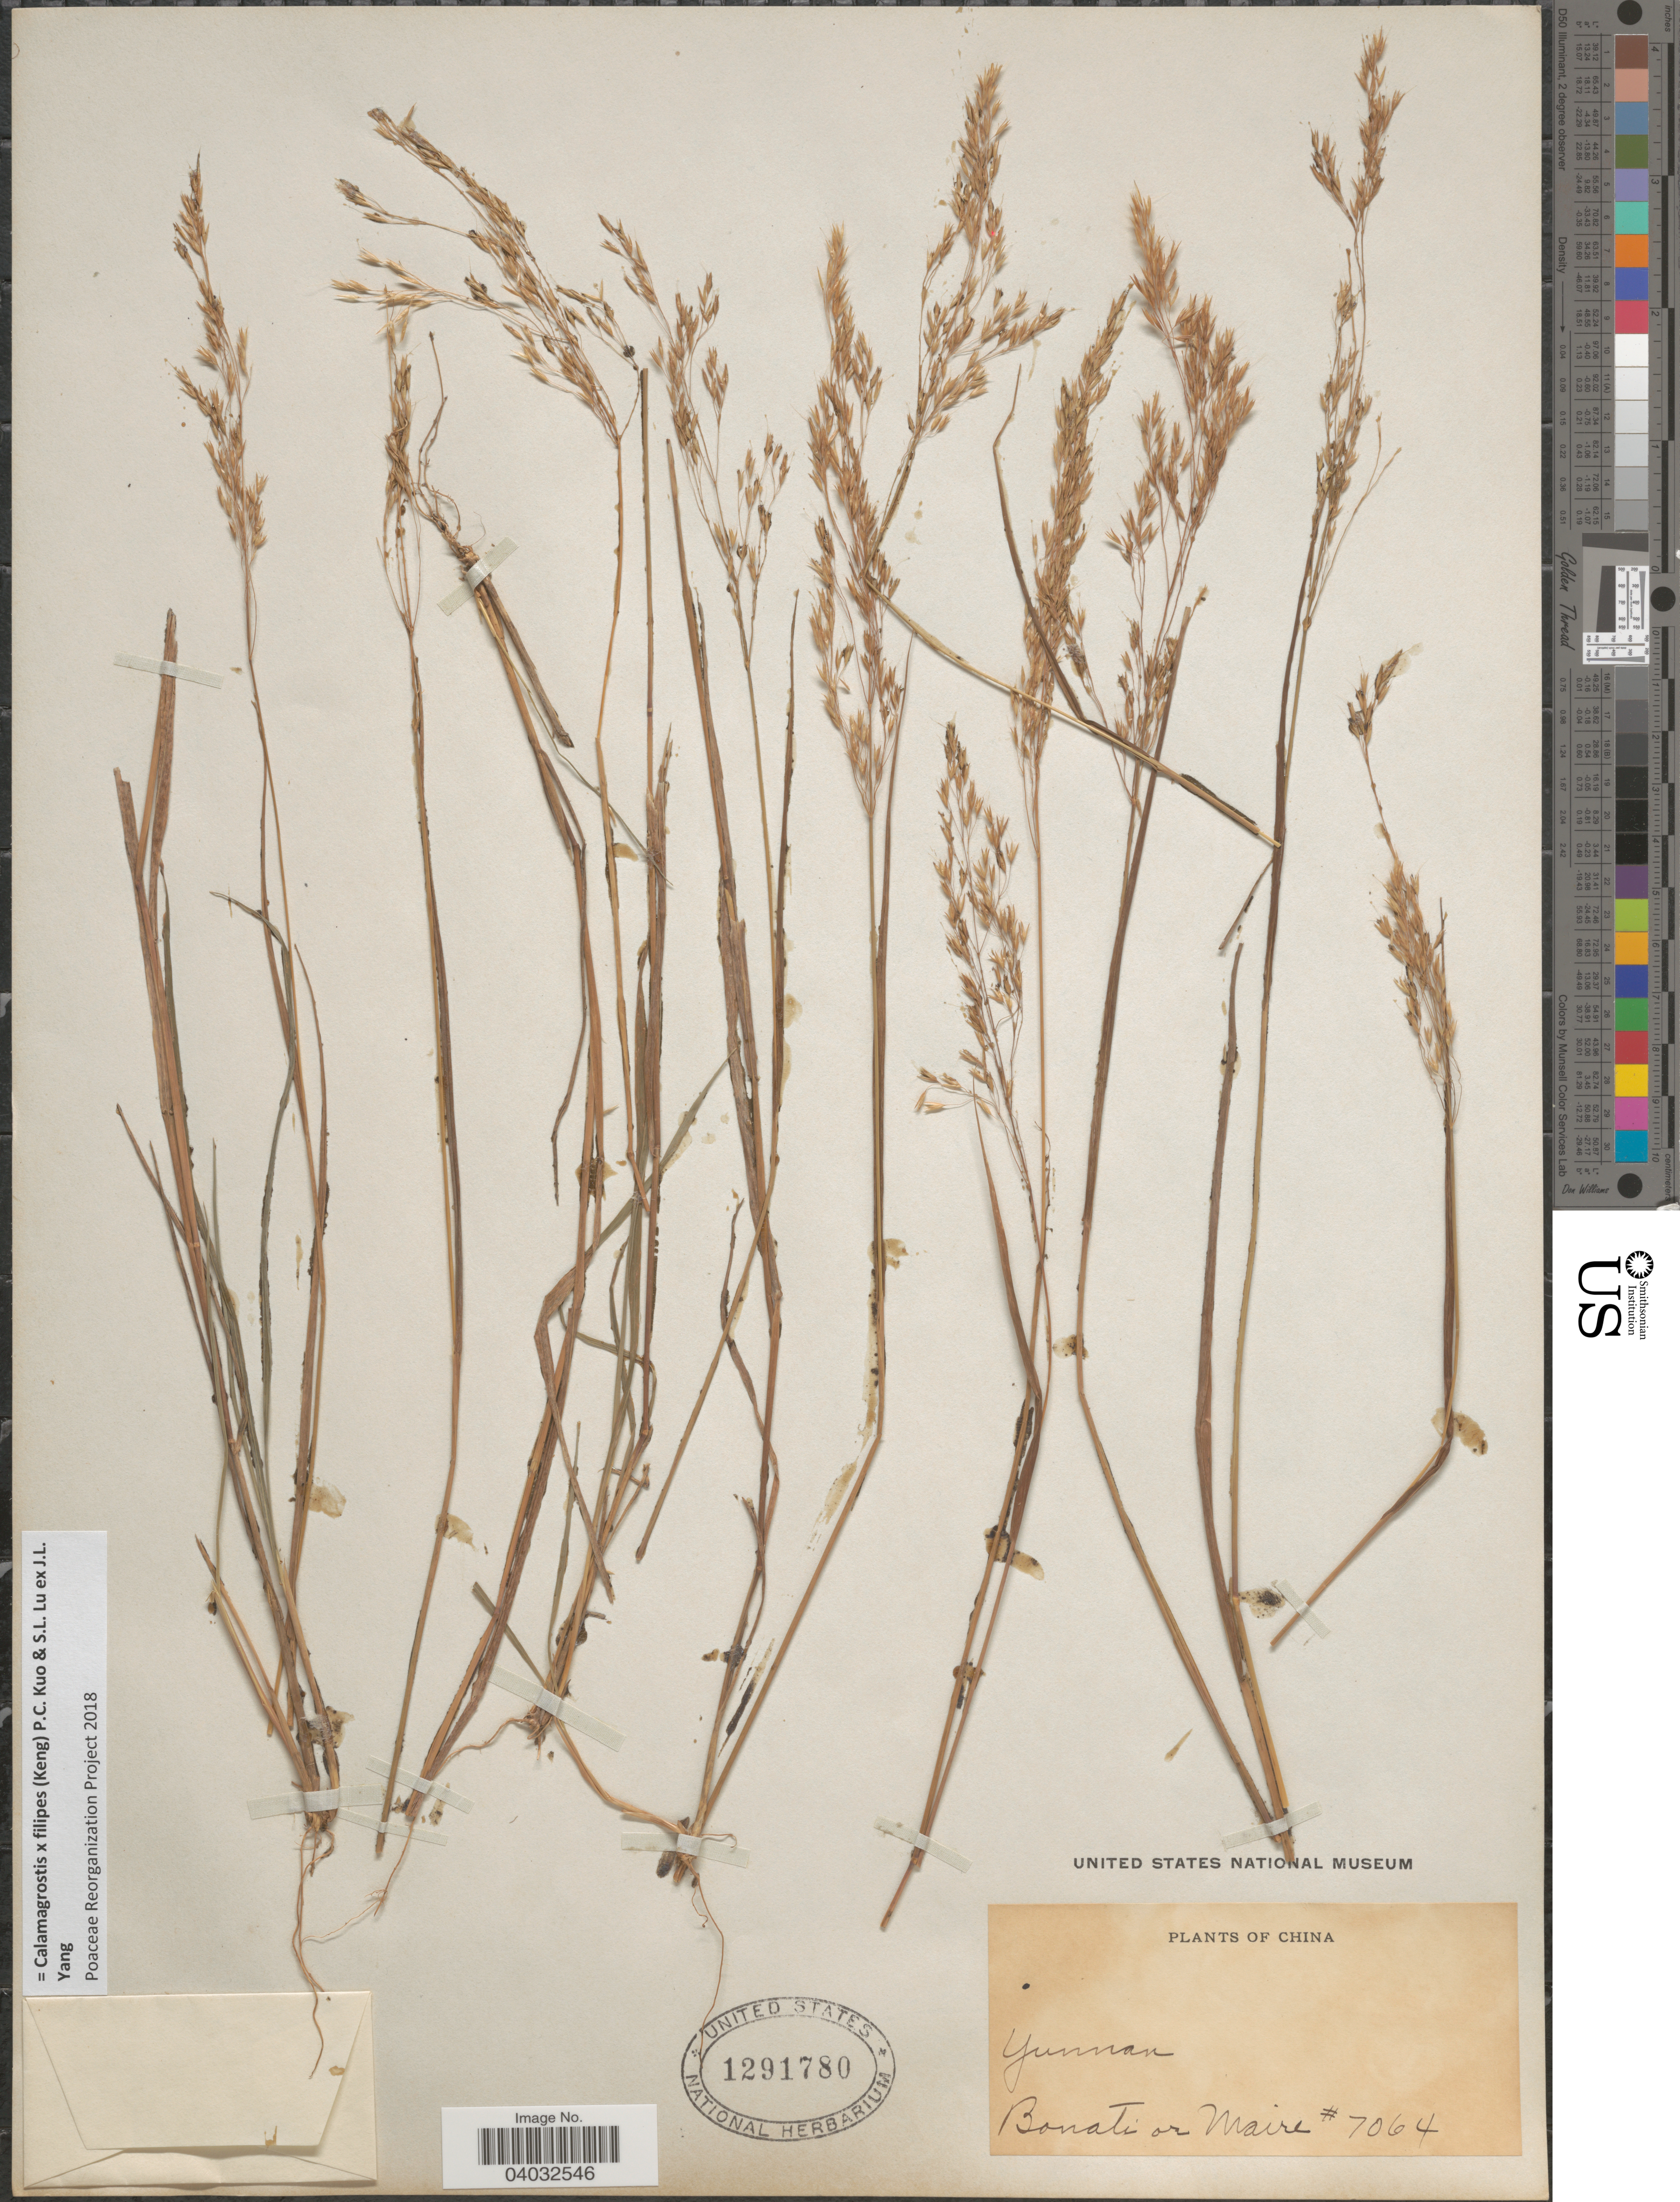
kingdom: Plantae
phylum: Tracheophyta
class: Liliopsida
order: Poales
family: Poaceae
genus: Calamagrostis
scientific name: Calamagrostis x filipes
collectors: -. Bonati & Maire, --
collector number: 7064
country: China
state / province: Yunnan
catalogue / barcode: US 1291780